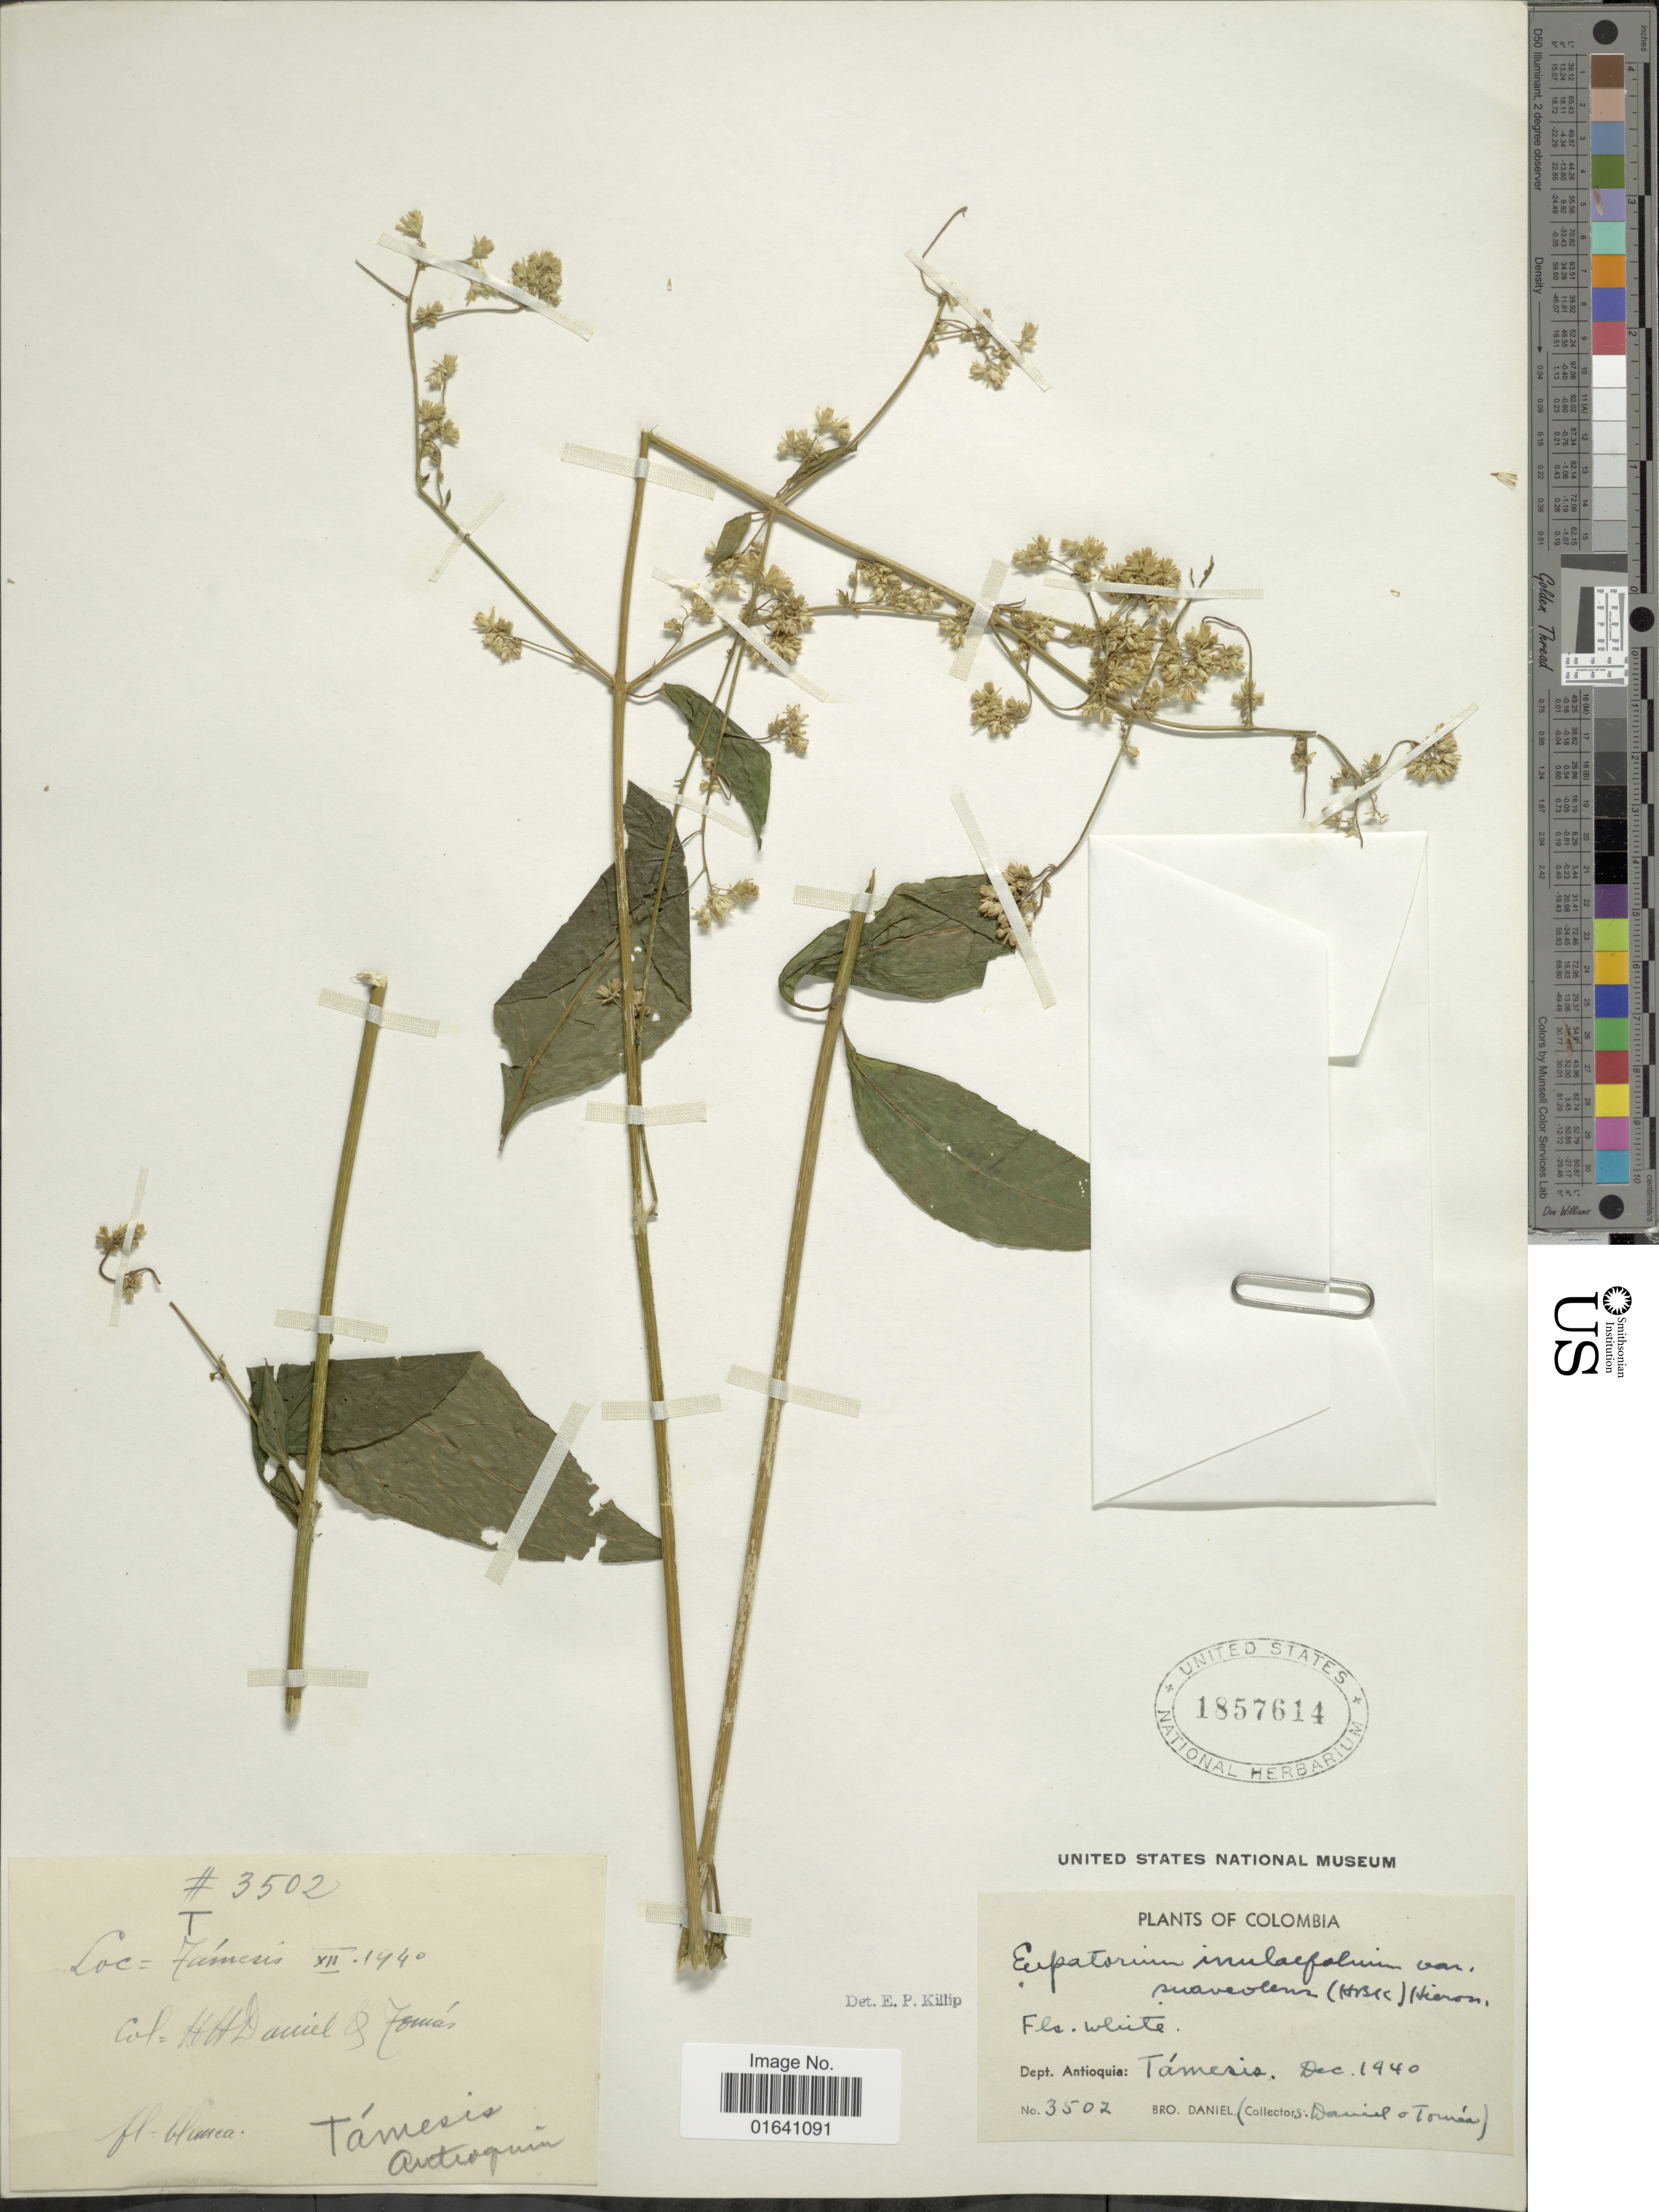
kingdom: Plantae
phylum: Tracheophyta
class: Magnoliopsida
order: Asterales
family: Asteraceae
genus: Austroeupatorium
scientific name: Austroeupatorium inulaefolium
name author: (Kunth) R.M. King & H. Rob.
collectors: Bro. Daniel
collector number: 3502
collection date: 1940-12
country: Colombia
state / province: Antioquia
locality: Dept. Antioquia: Támeris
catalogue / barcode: US 1857614